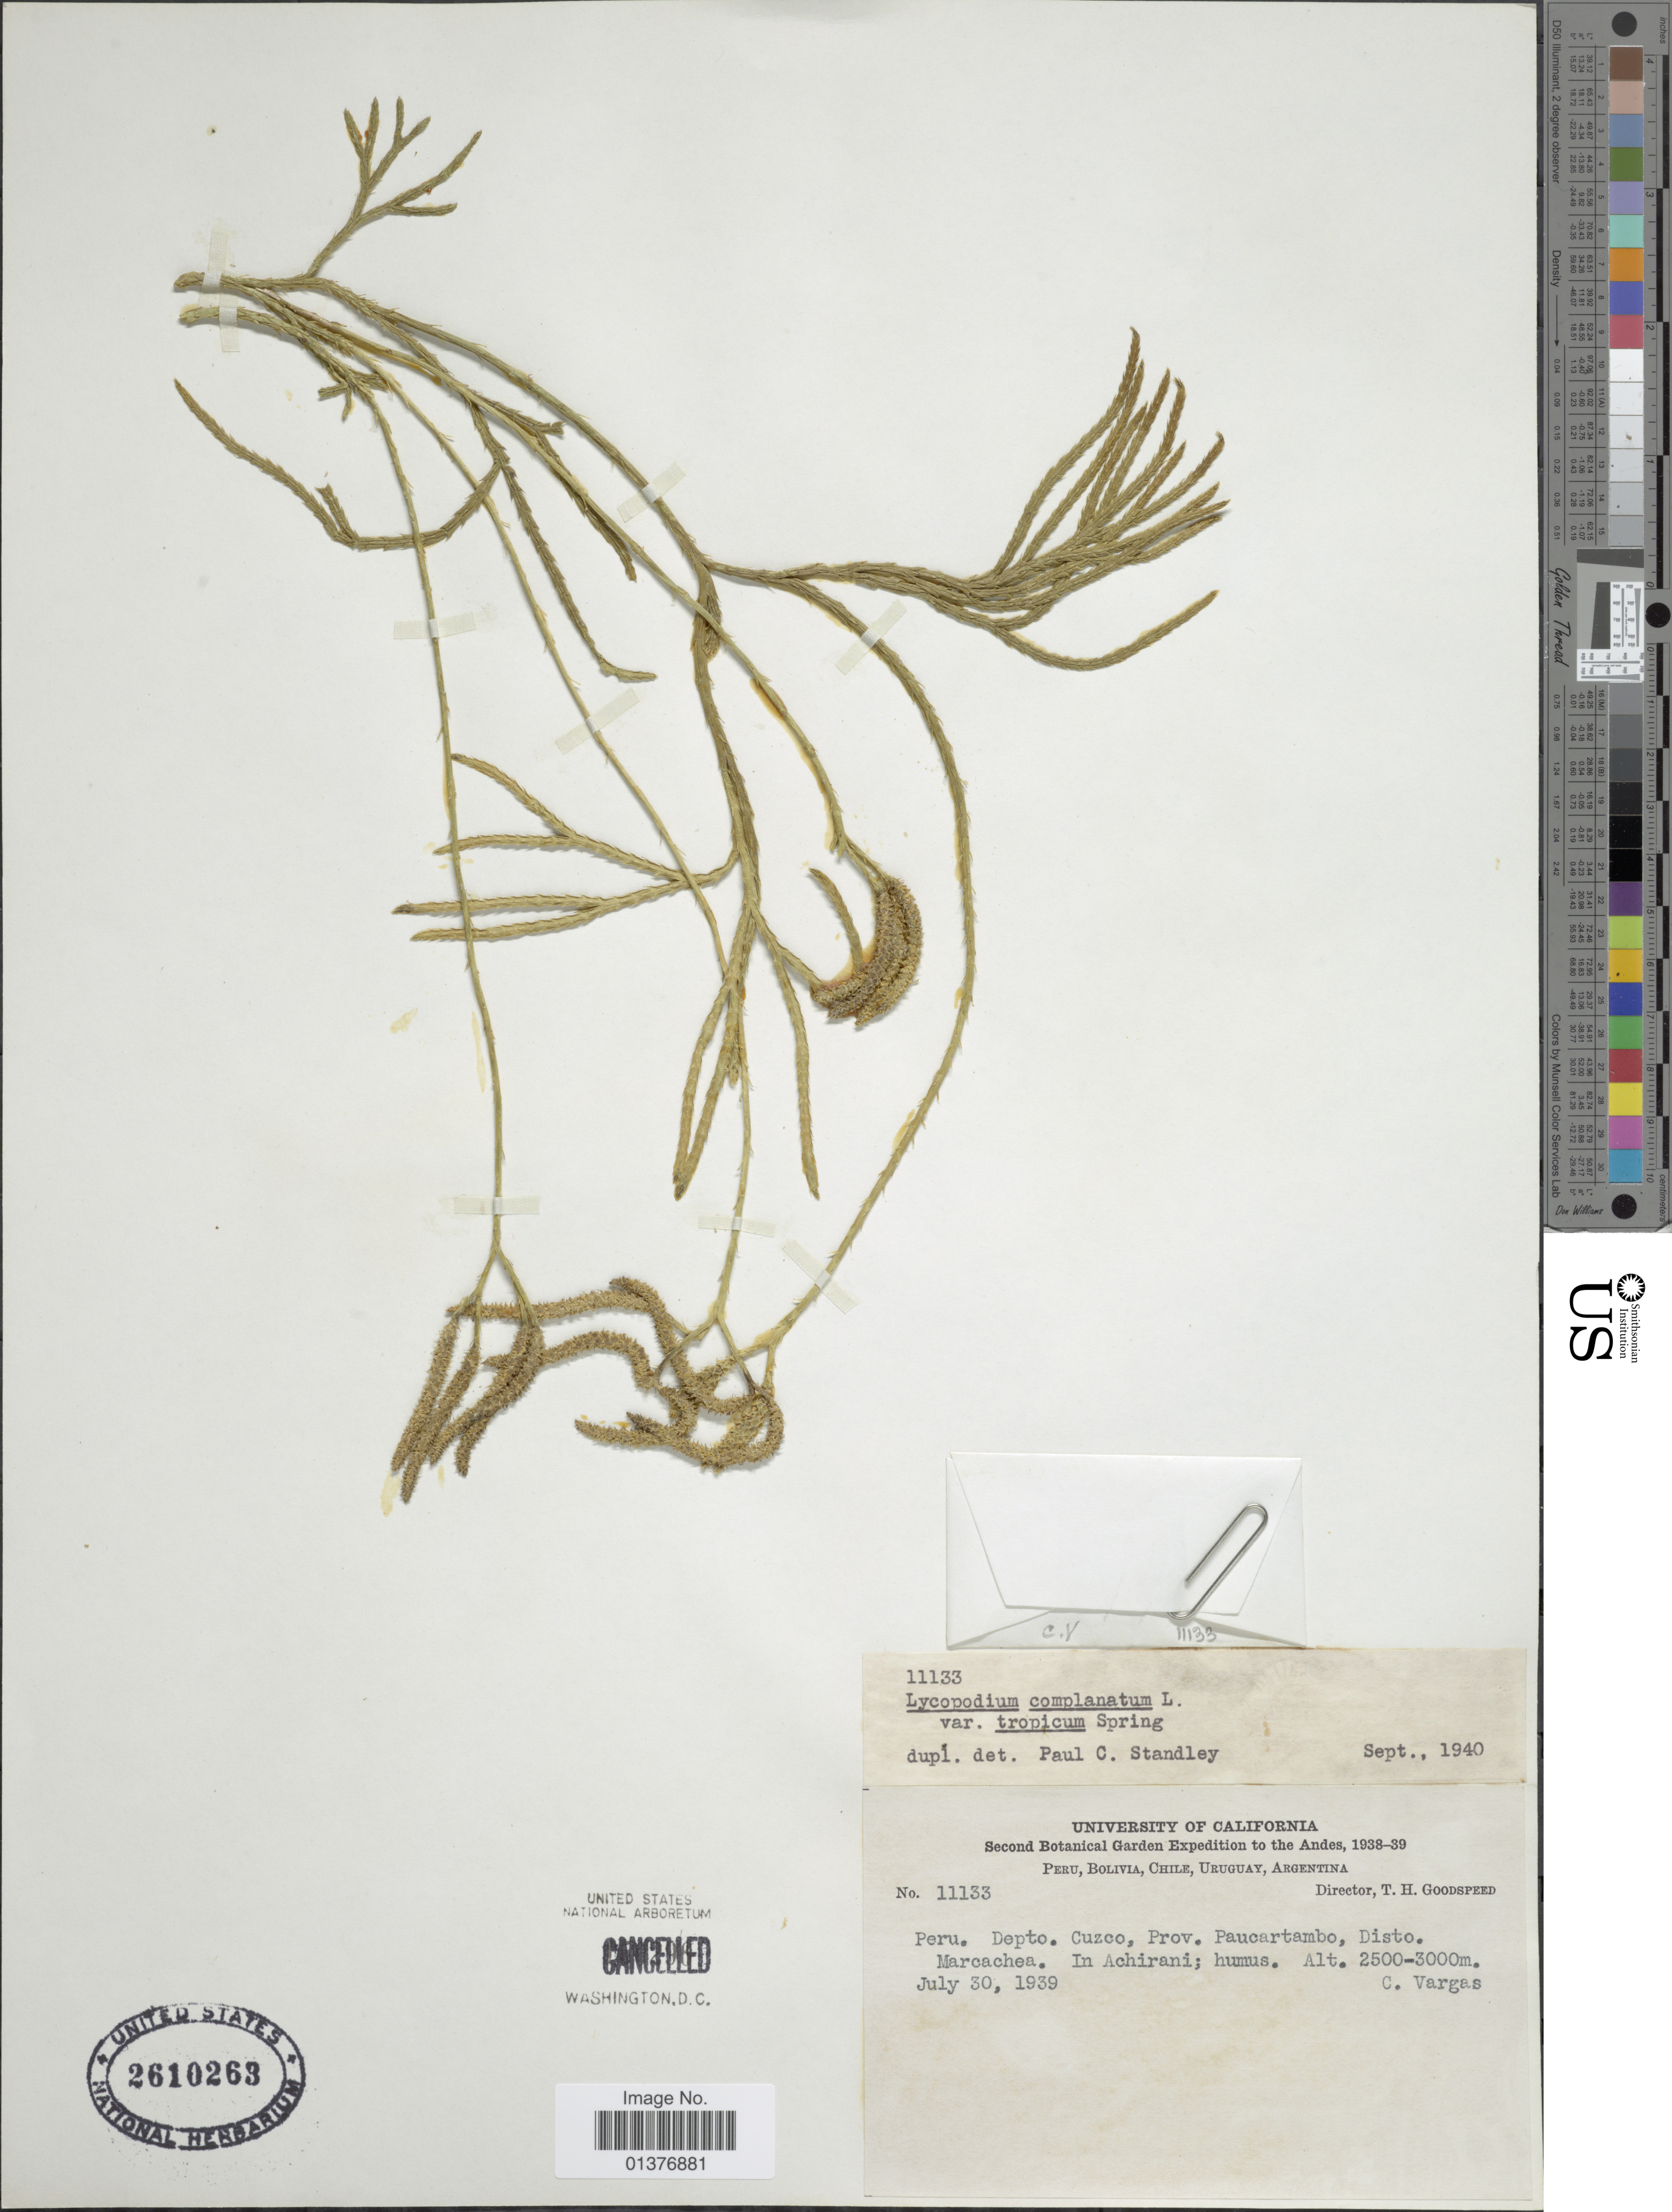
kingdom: Plantae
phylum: Tracheophyta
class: Lycopodiopsida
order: Lycopodiales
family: Lycopodiaceae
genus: Diphasiastrum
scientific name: Diphasiastrum thyoides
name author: (Humb. & Bonpl. ex Willd.) Holub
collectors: C. Vargas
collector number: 11133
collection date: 1939-07-30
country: Peru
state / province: Cusco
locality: Prov. Paucartambo, Disto Marcachea. in Achirani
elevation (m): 2500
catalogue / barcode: US 2610263